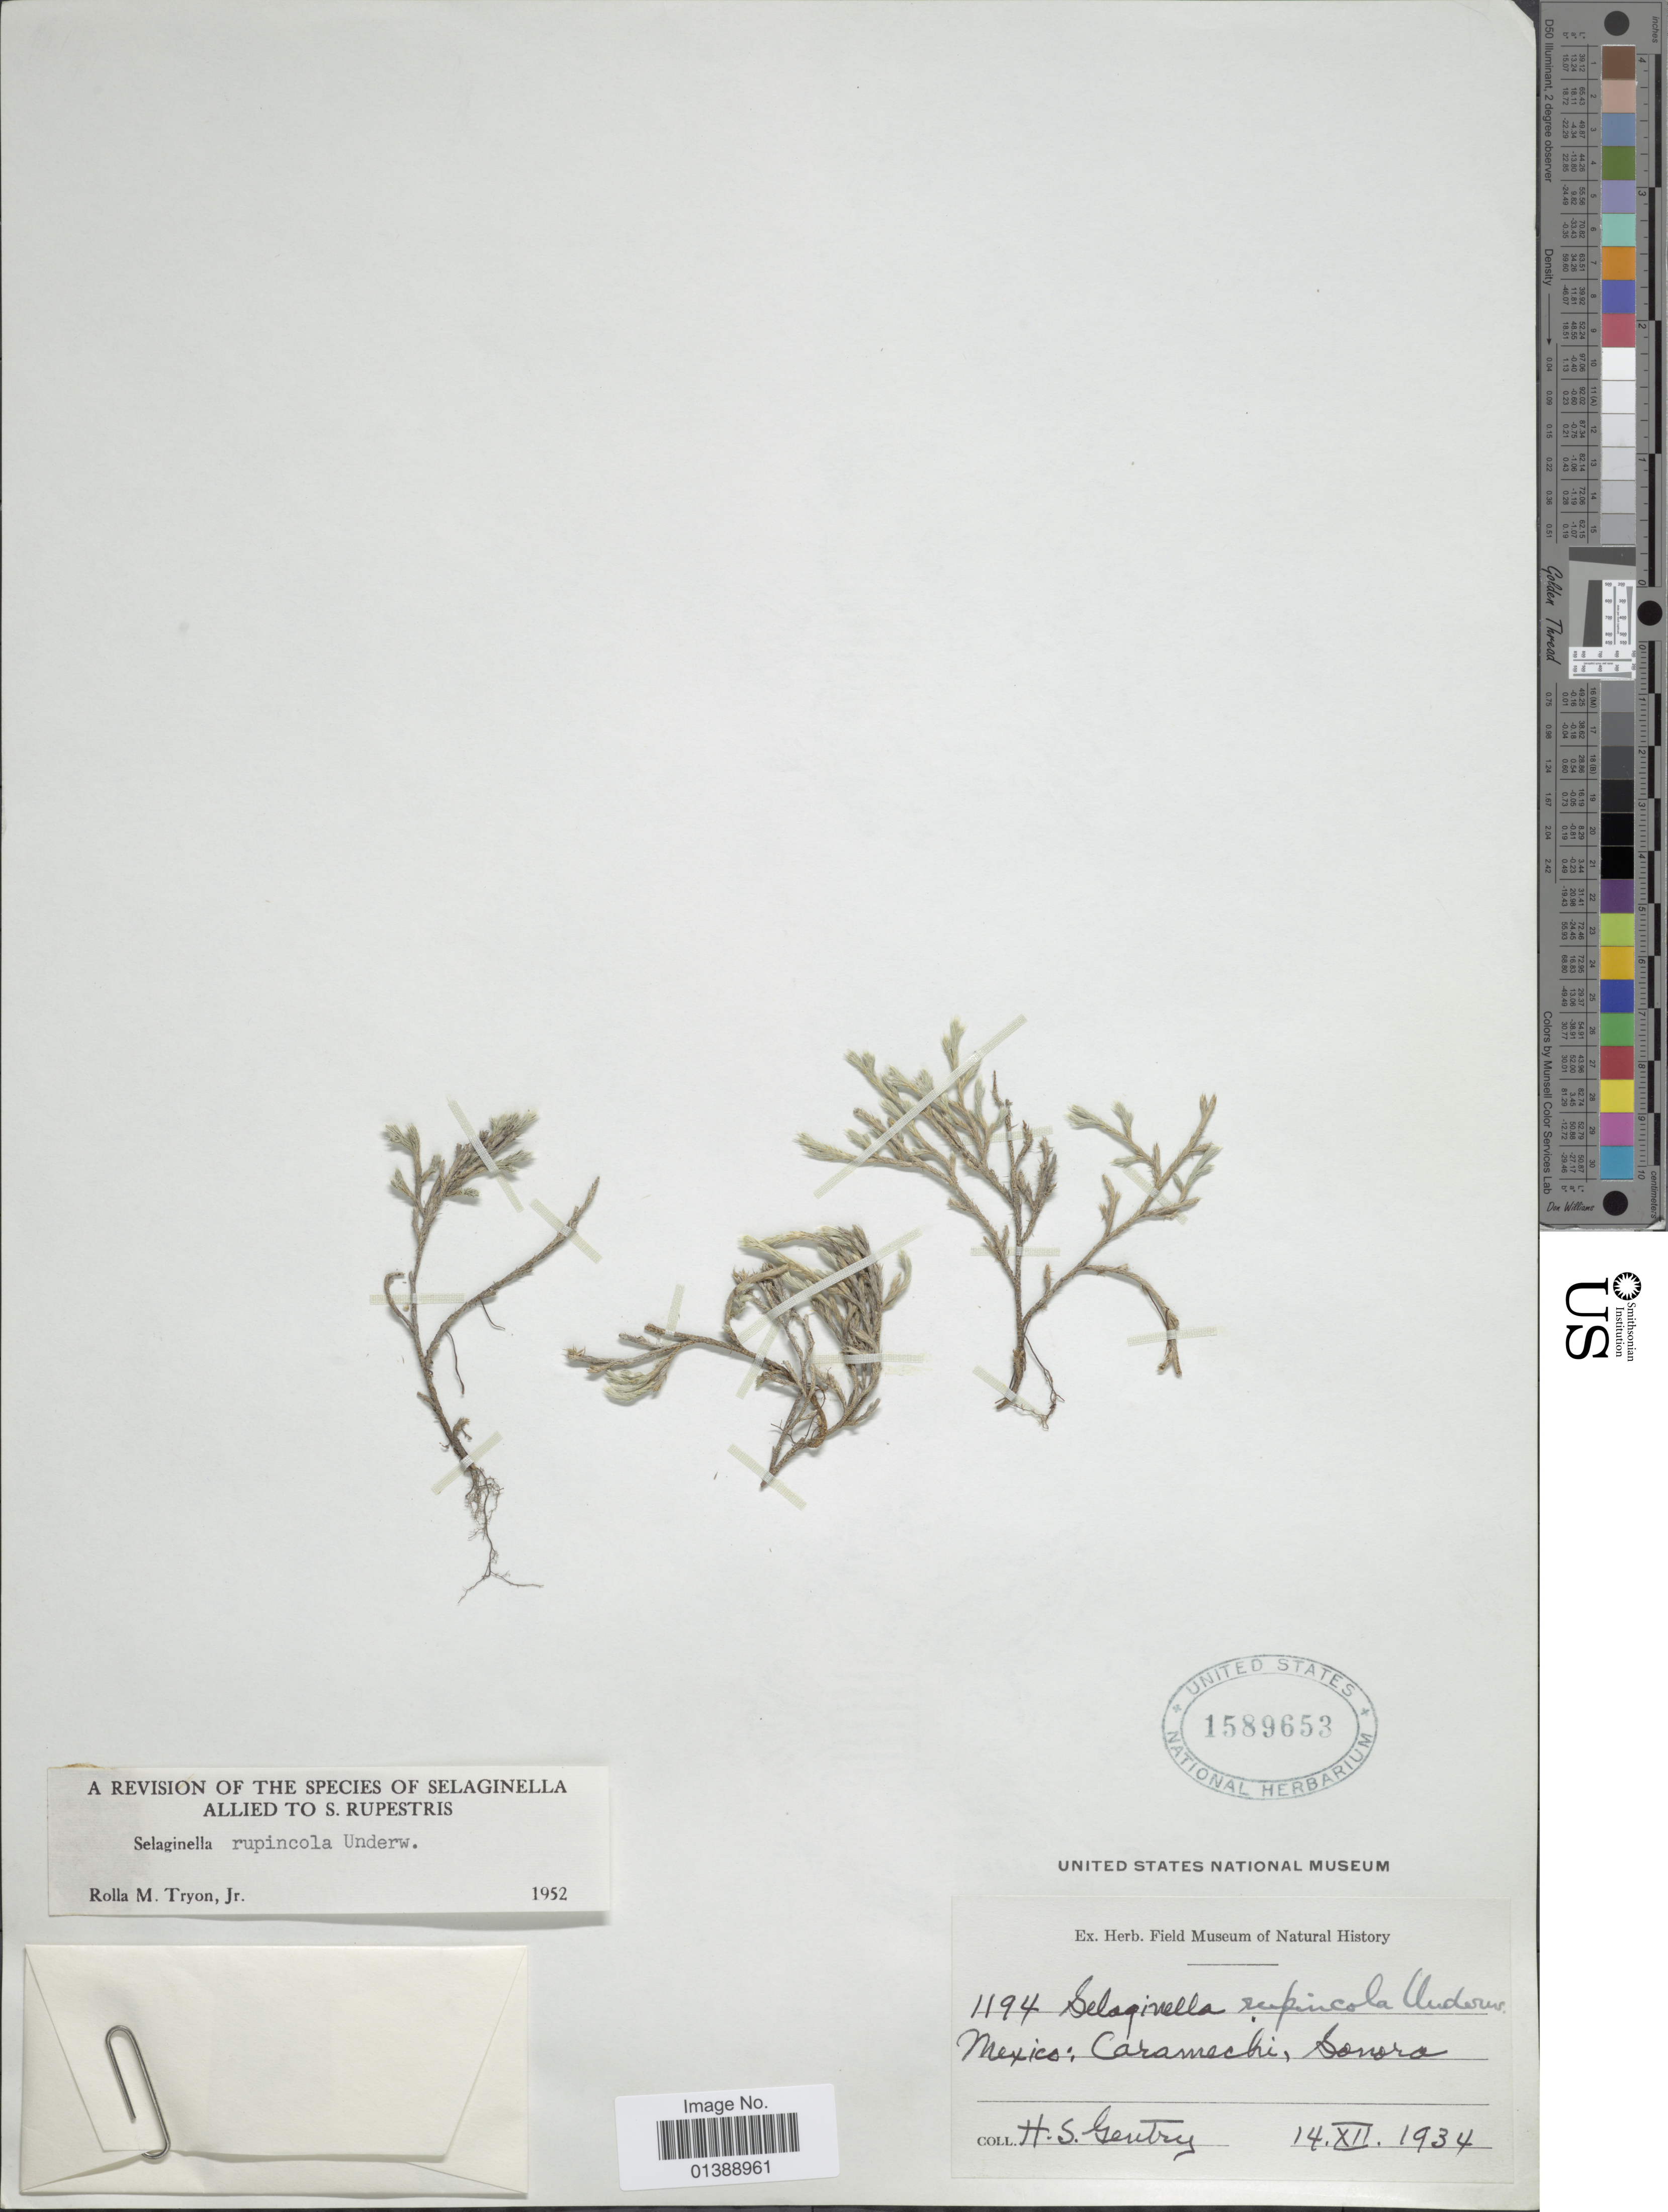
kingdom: Plantae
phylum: Tracheophyta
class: Lycopodiopsida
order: Selaginellales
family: Selaginellaceae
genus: Selaginella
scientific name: Selaginella rupincola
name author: Underw.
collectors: H. S. Gentry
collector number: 1194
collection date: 1934-12-14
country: Mexico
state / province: Sonora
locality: Caramechi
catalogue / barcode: US 1589653